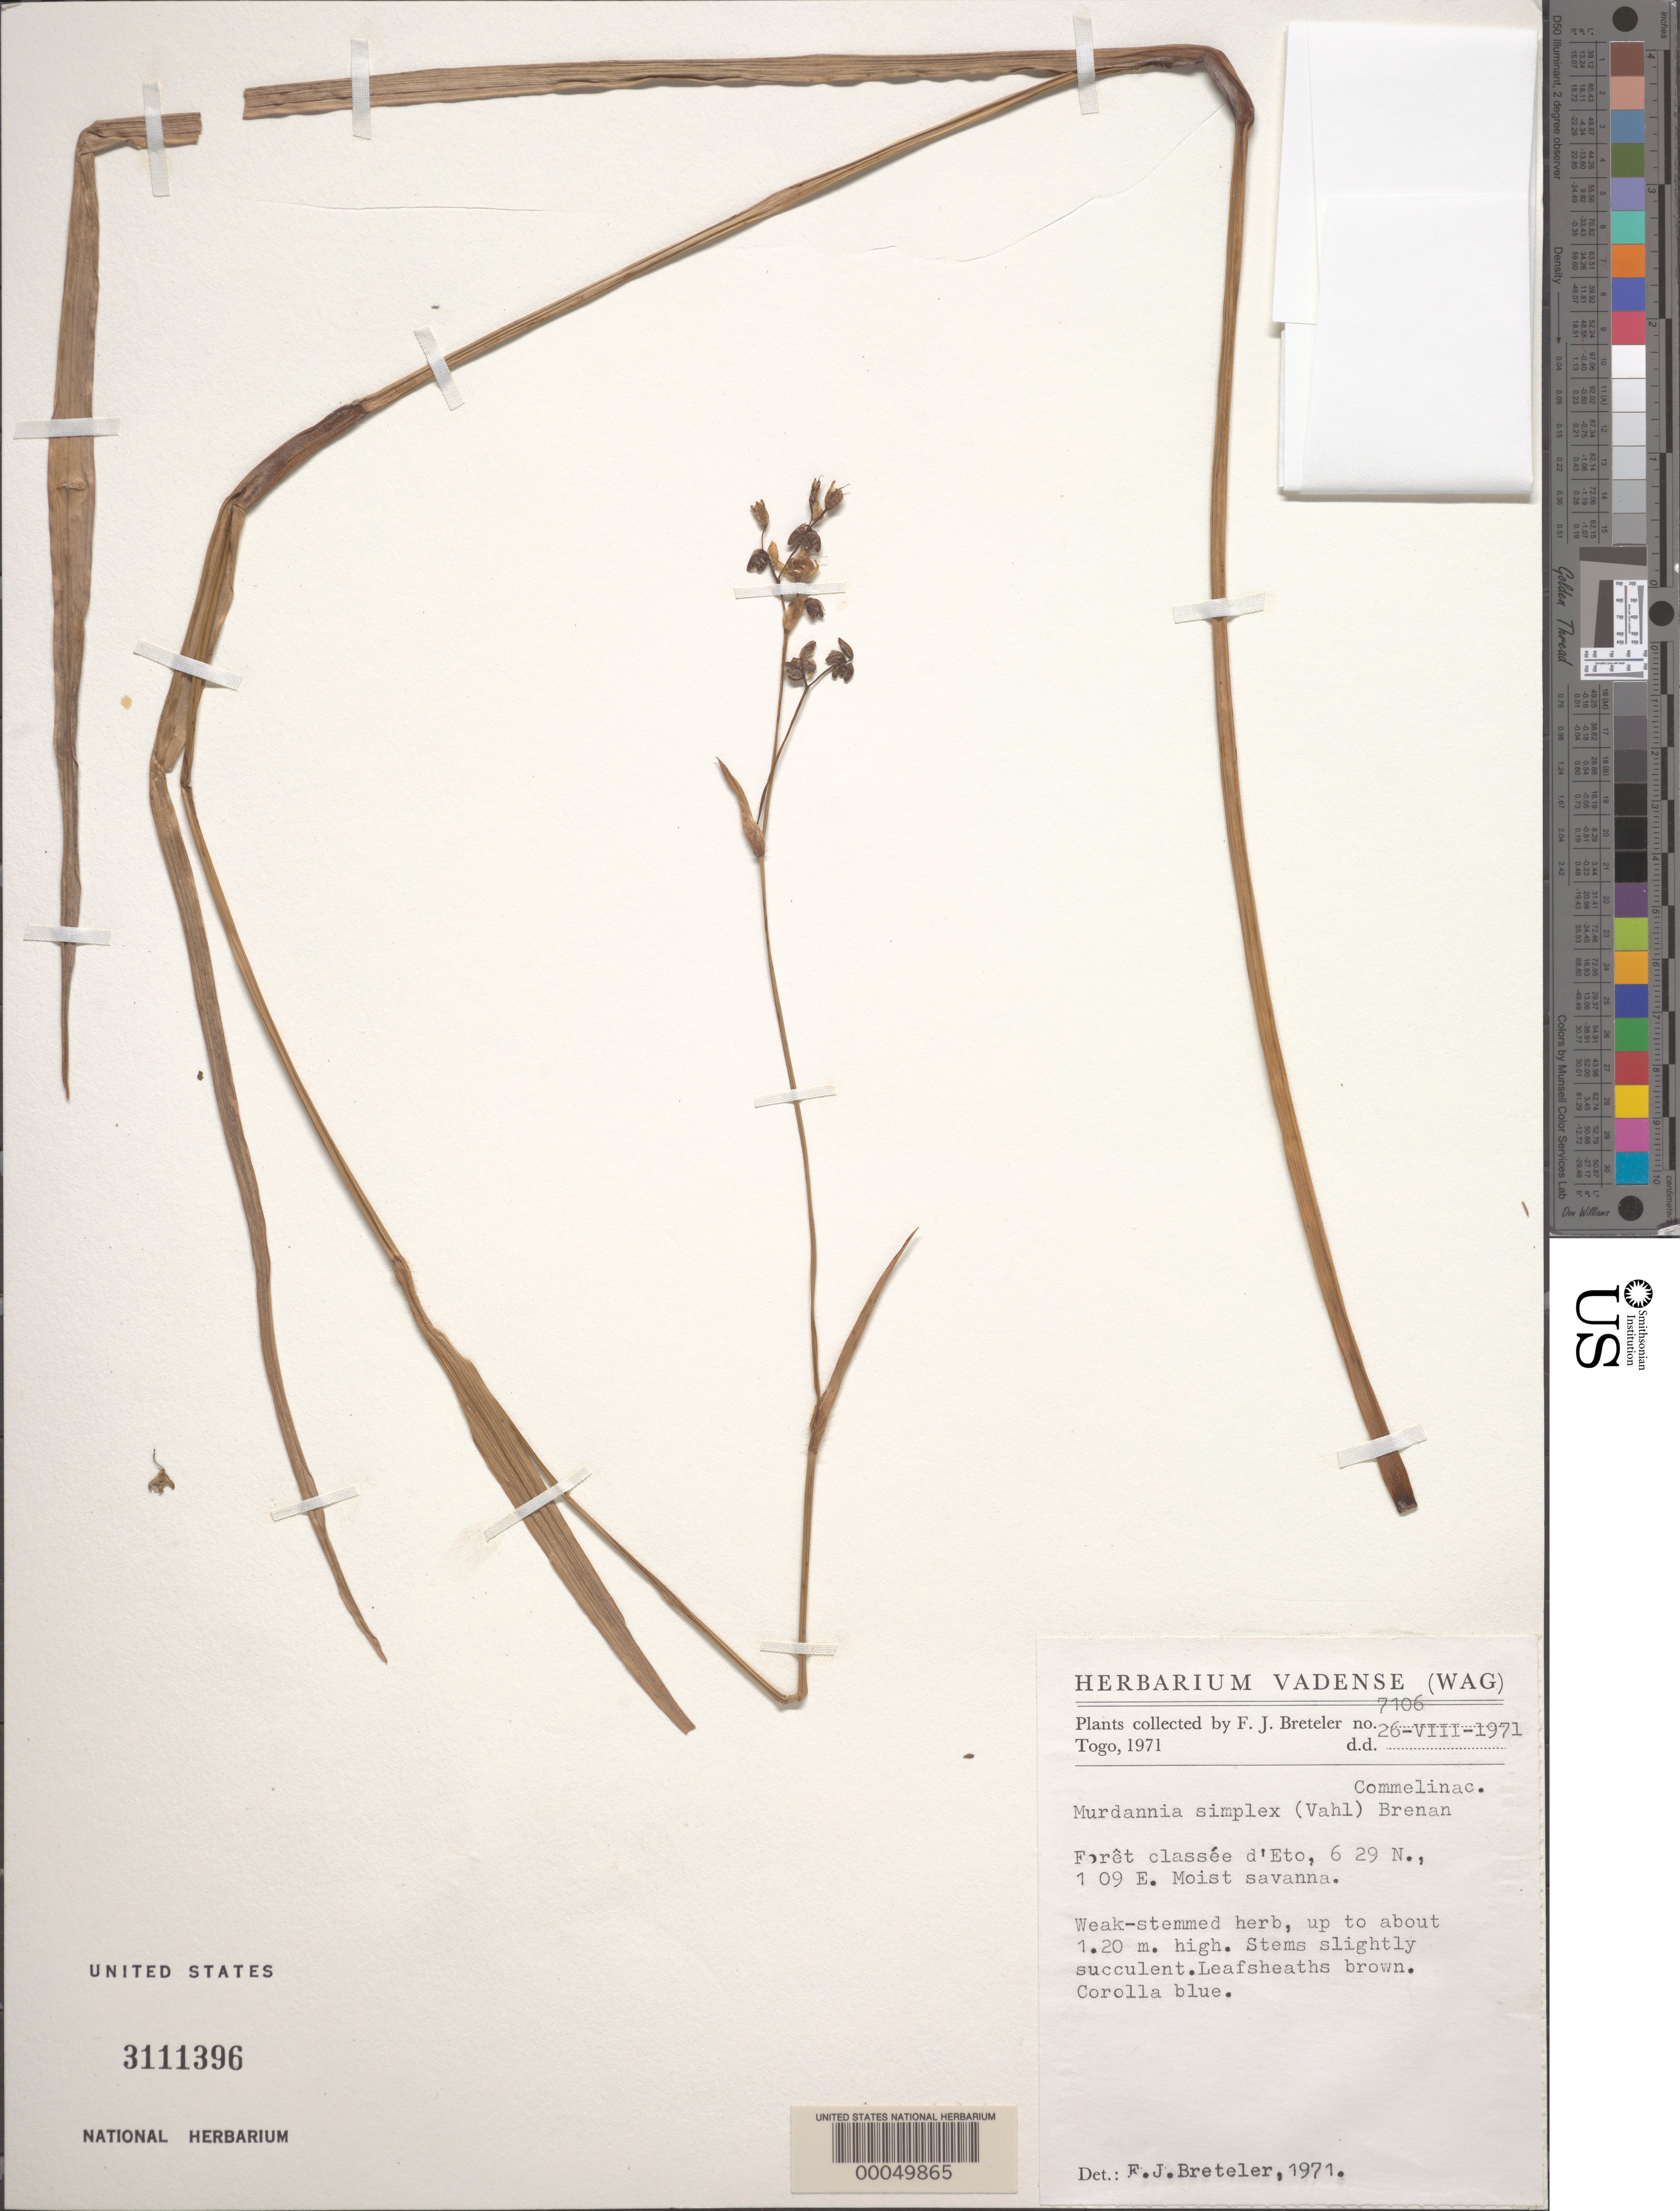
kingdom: Plantae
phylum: Tracheophyta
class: Liliopsida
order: Commelinales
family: Commelinaceae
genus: Murdannia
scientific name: Murdannia simplex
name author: (Vahl) Brenan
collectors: F. J. Breteler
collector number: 7106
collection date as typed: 26 Aug 1971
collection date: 1971-08-26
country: Togo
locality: Foret classee d'eto, e savanna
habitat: Moist savanna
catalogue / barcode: US 3111396